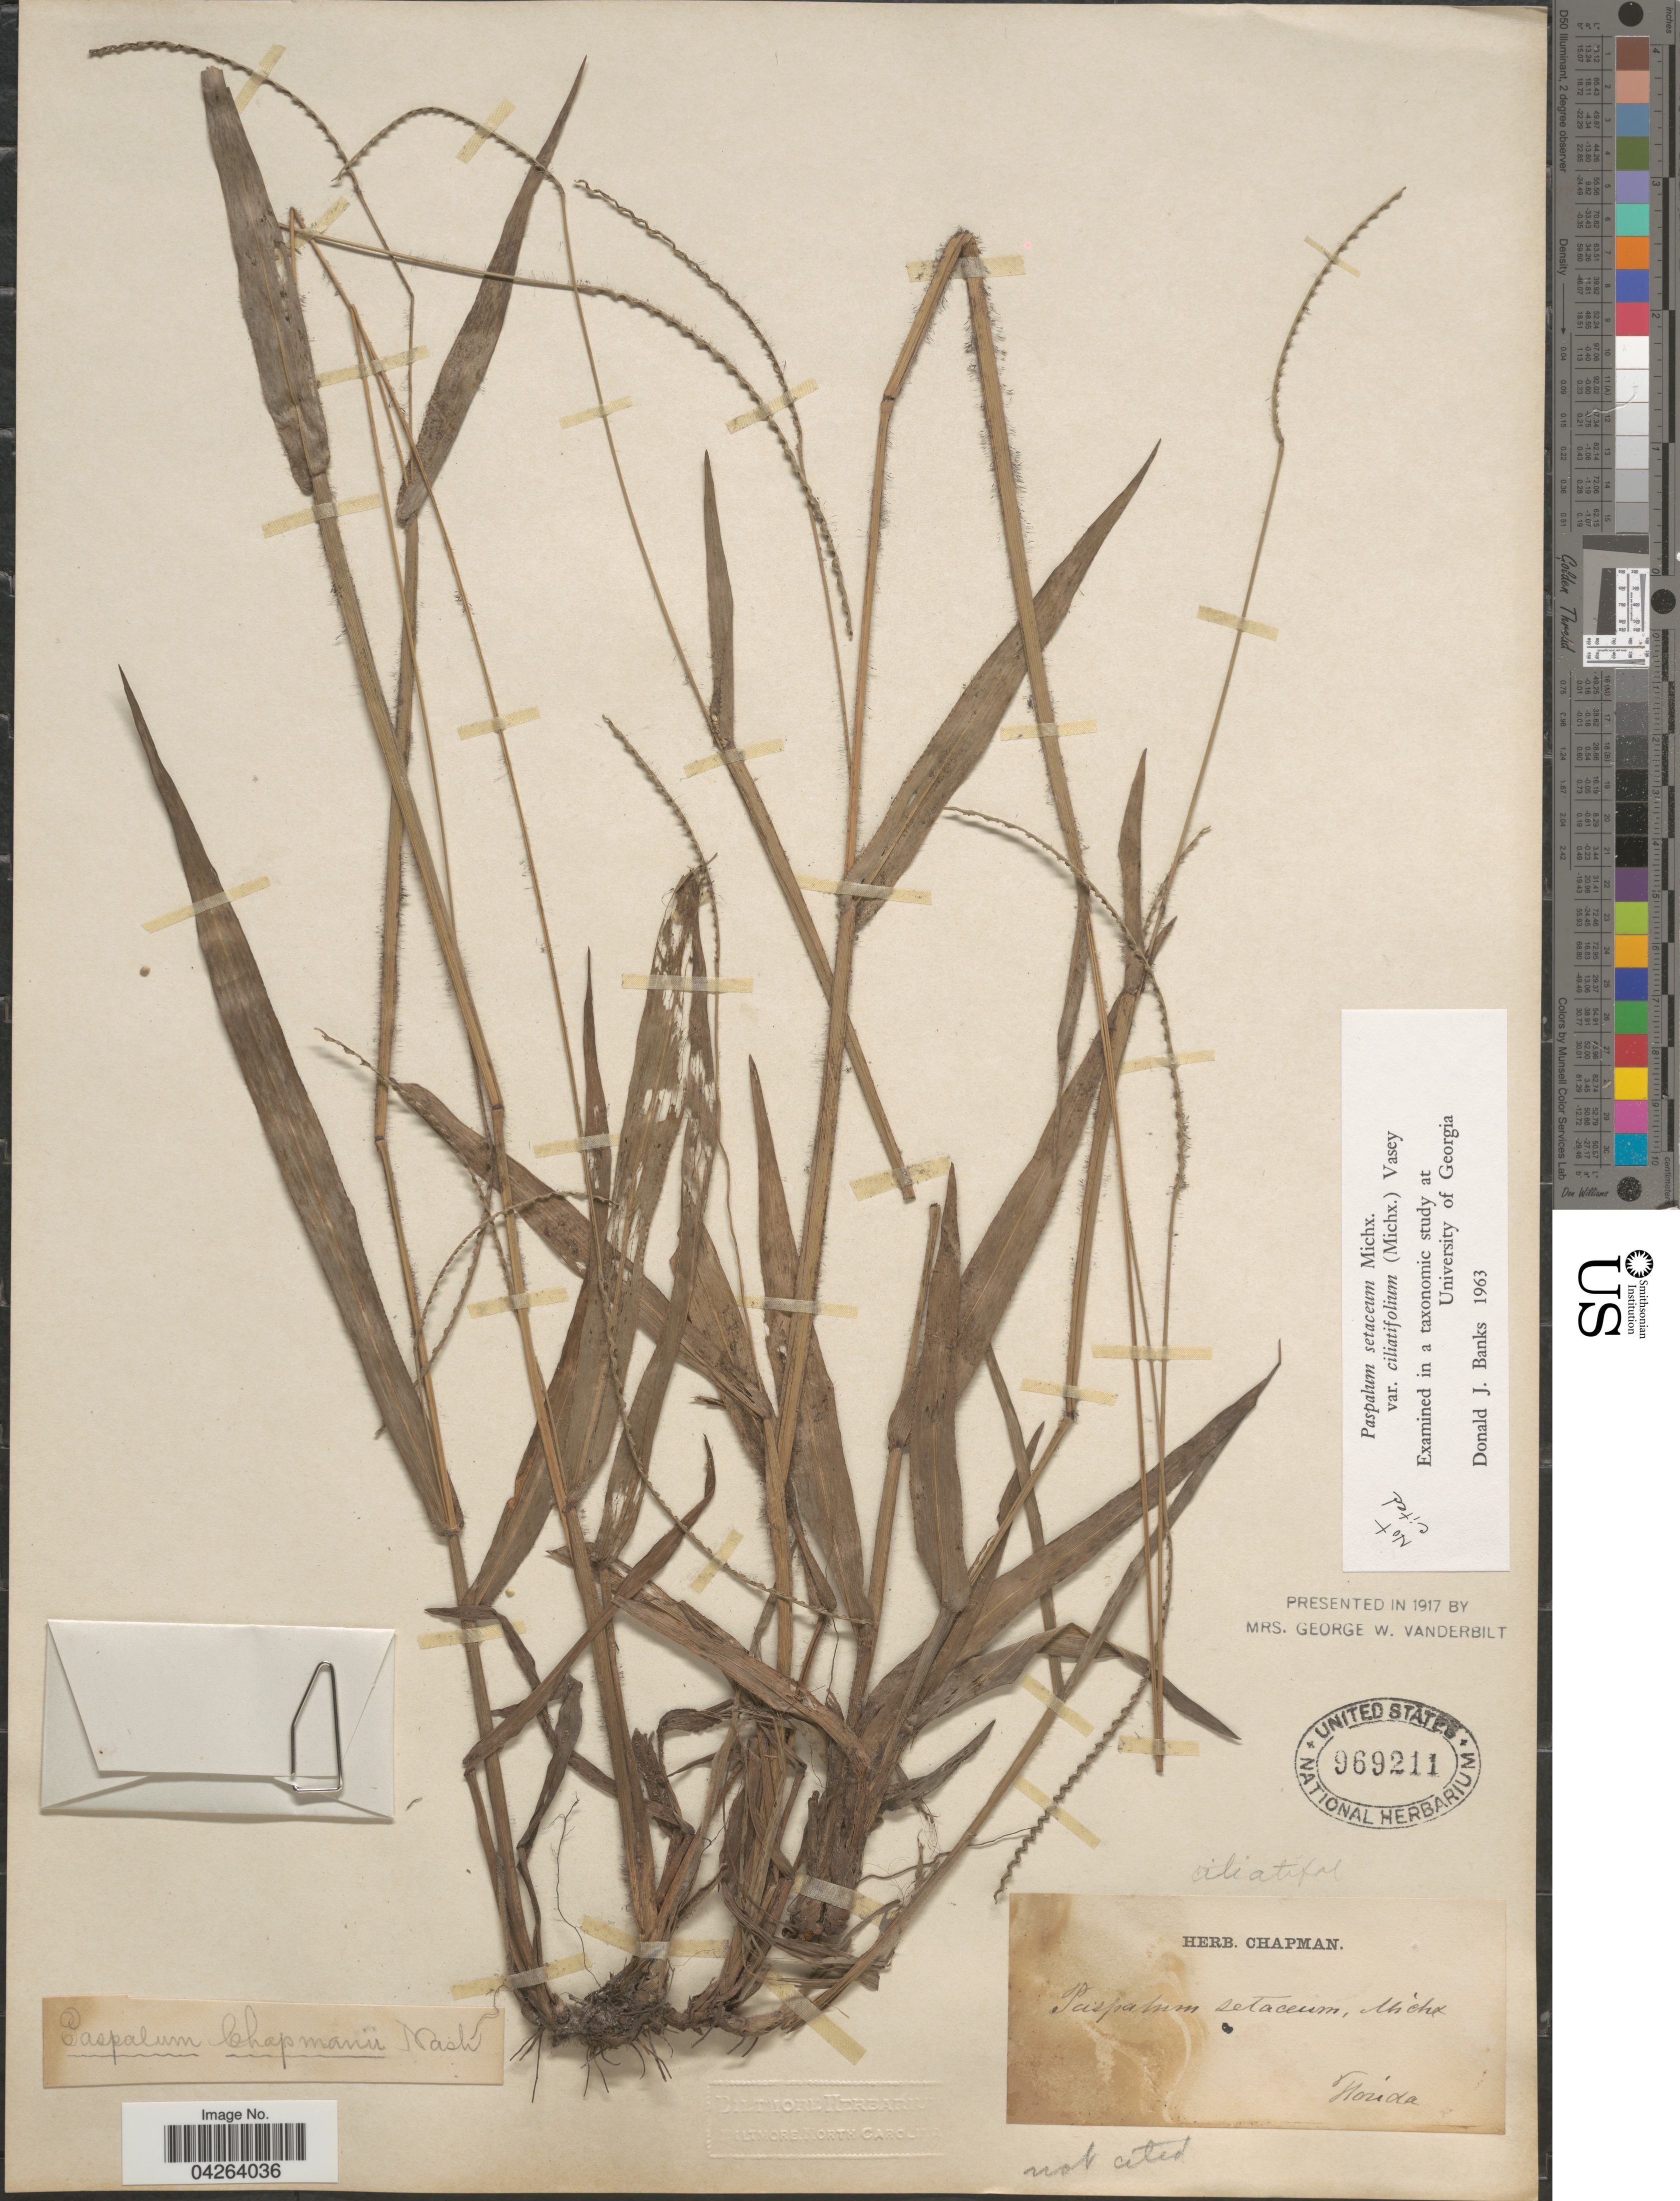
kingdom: Plantae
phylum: Tracheophyta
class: Liliopsida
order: Poales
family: Poaceae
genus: Paspalum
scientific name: Paspalum setaceum var. ciliatifolium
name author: (Michx.) Vasey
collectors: ex herb. Chapman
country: United States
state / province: Florida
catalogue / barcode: US 969211